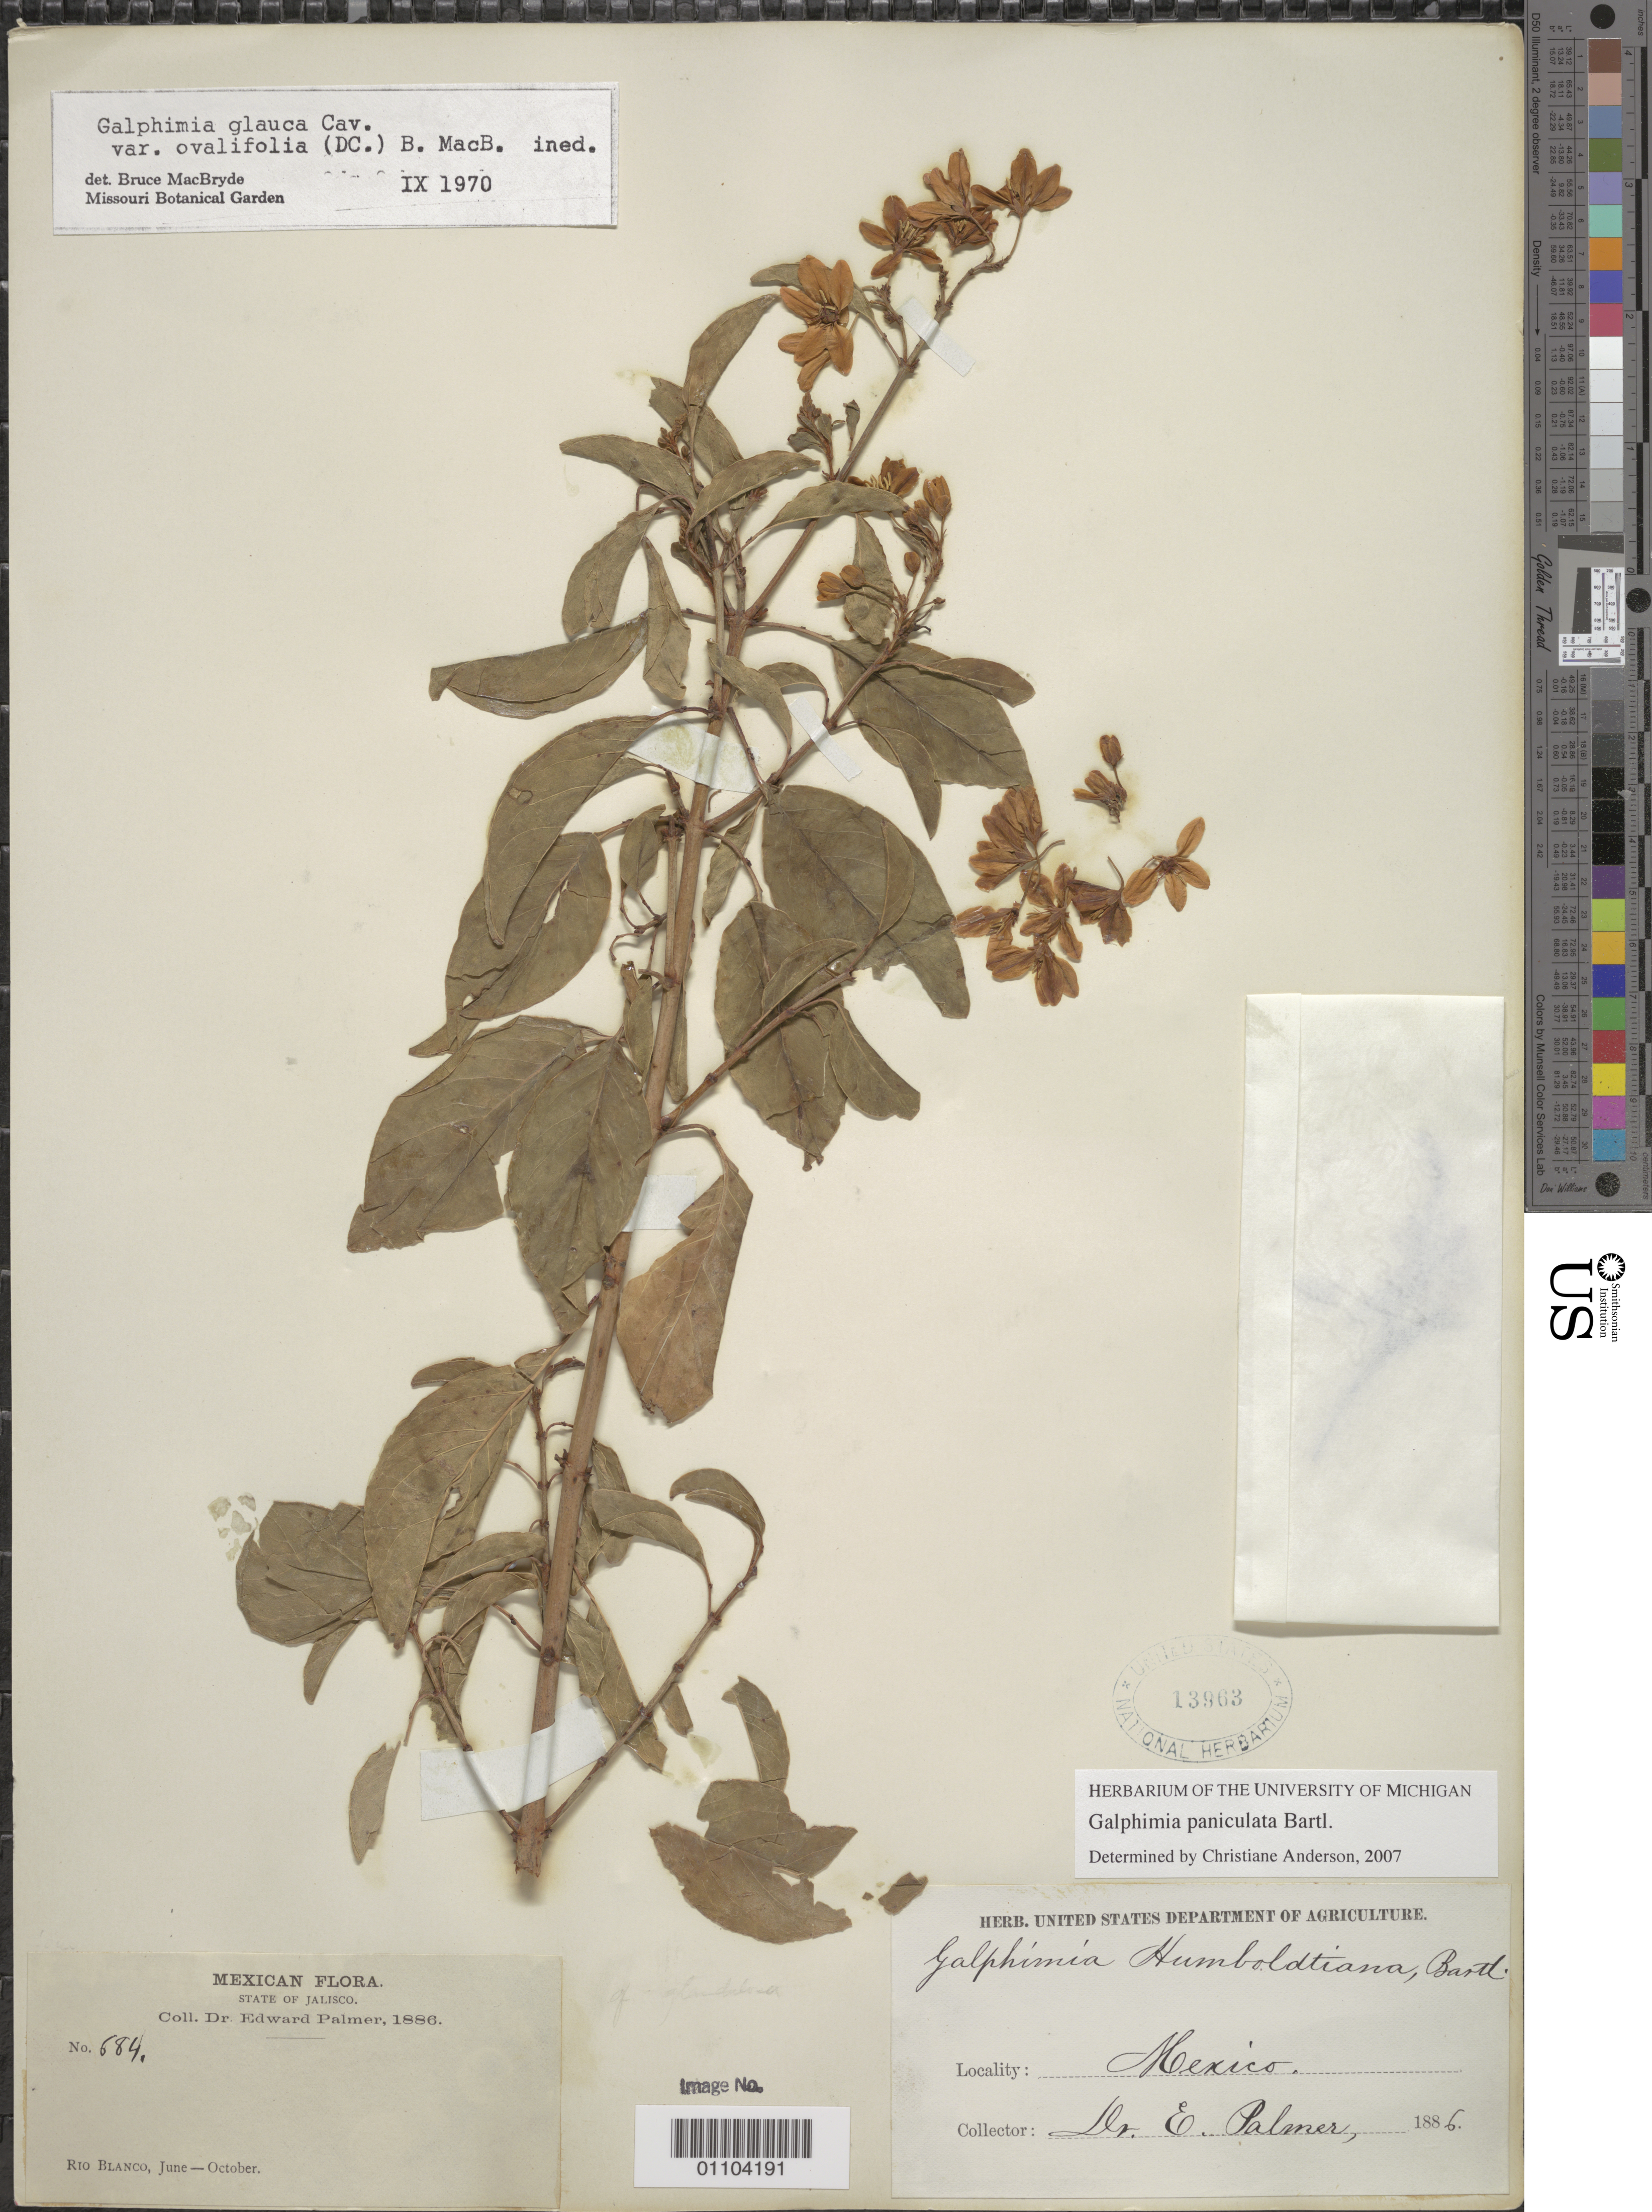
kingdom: Plantae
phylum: Tracheophyta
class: Magnoliopsida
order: Malpighiales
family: Malpighiaceae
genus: Galphimia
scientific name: Galphimia paniculata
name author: Bart.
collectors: E. Palmer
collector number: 684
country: Mexico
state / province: Jalisco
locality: Rio Blanco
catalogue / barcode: US 13963